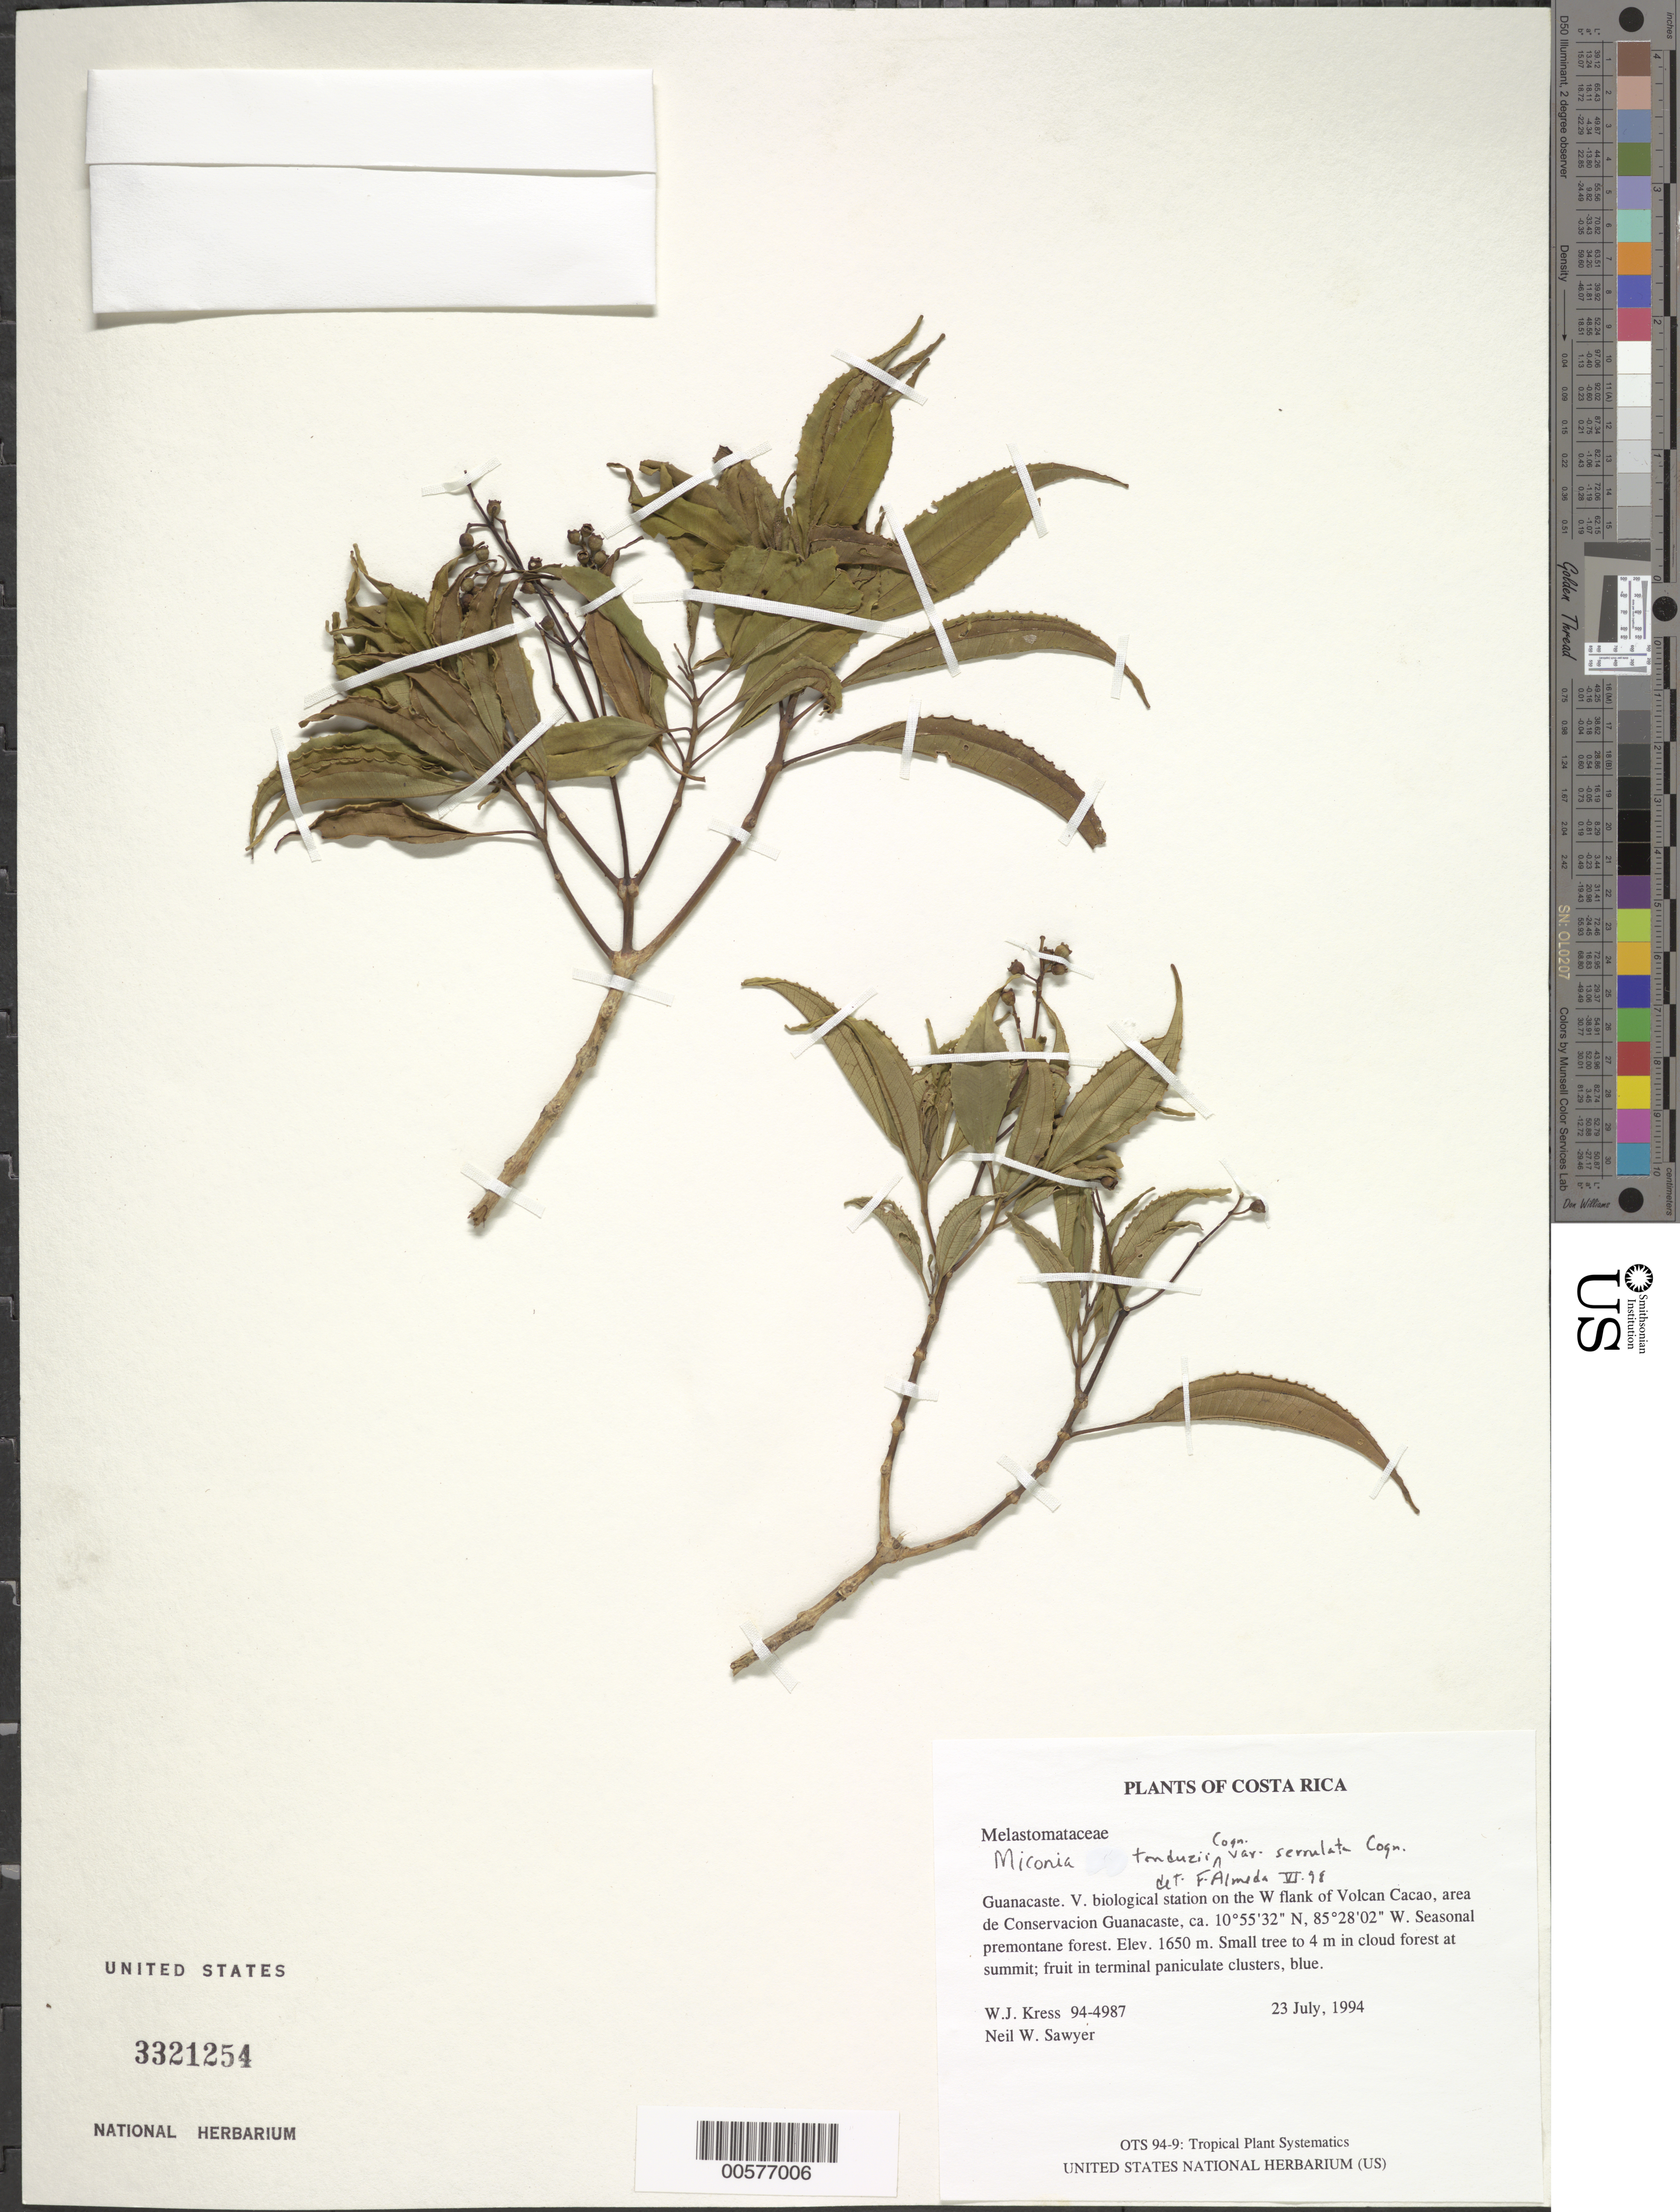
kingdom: Plantae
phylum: Tracheophyta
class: Magnoliopsida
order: Myrtales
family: Melastomataceae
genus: Miconia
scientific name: Miconia tonduzii var. serrulata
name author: Cogn. in A. DC.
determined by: Almeda, F.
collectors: W. J. Kress & N. W. Sawyer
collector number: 94-4987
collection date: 1994-07-23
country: Costa Rica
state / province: Guanacaste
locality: V. biological station on the W flank of Volcan Cacao, area de Conservacion Guanacaste. Seasonal premontane forest.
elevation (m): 1650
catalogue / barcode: US 3321254